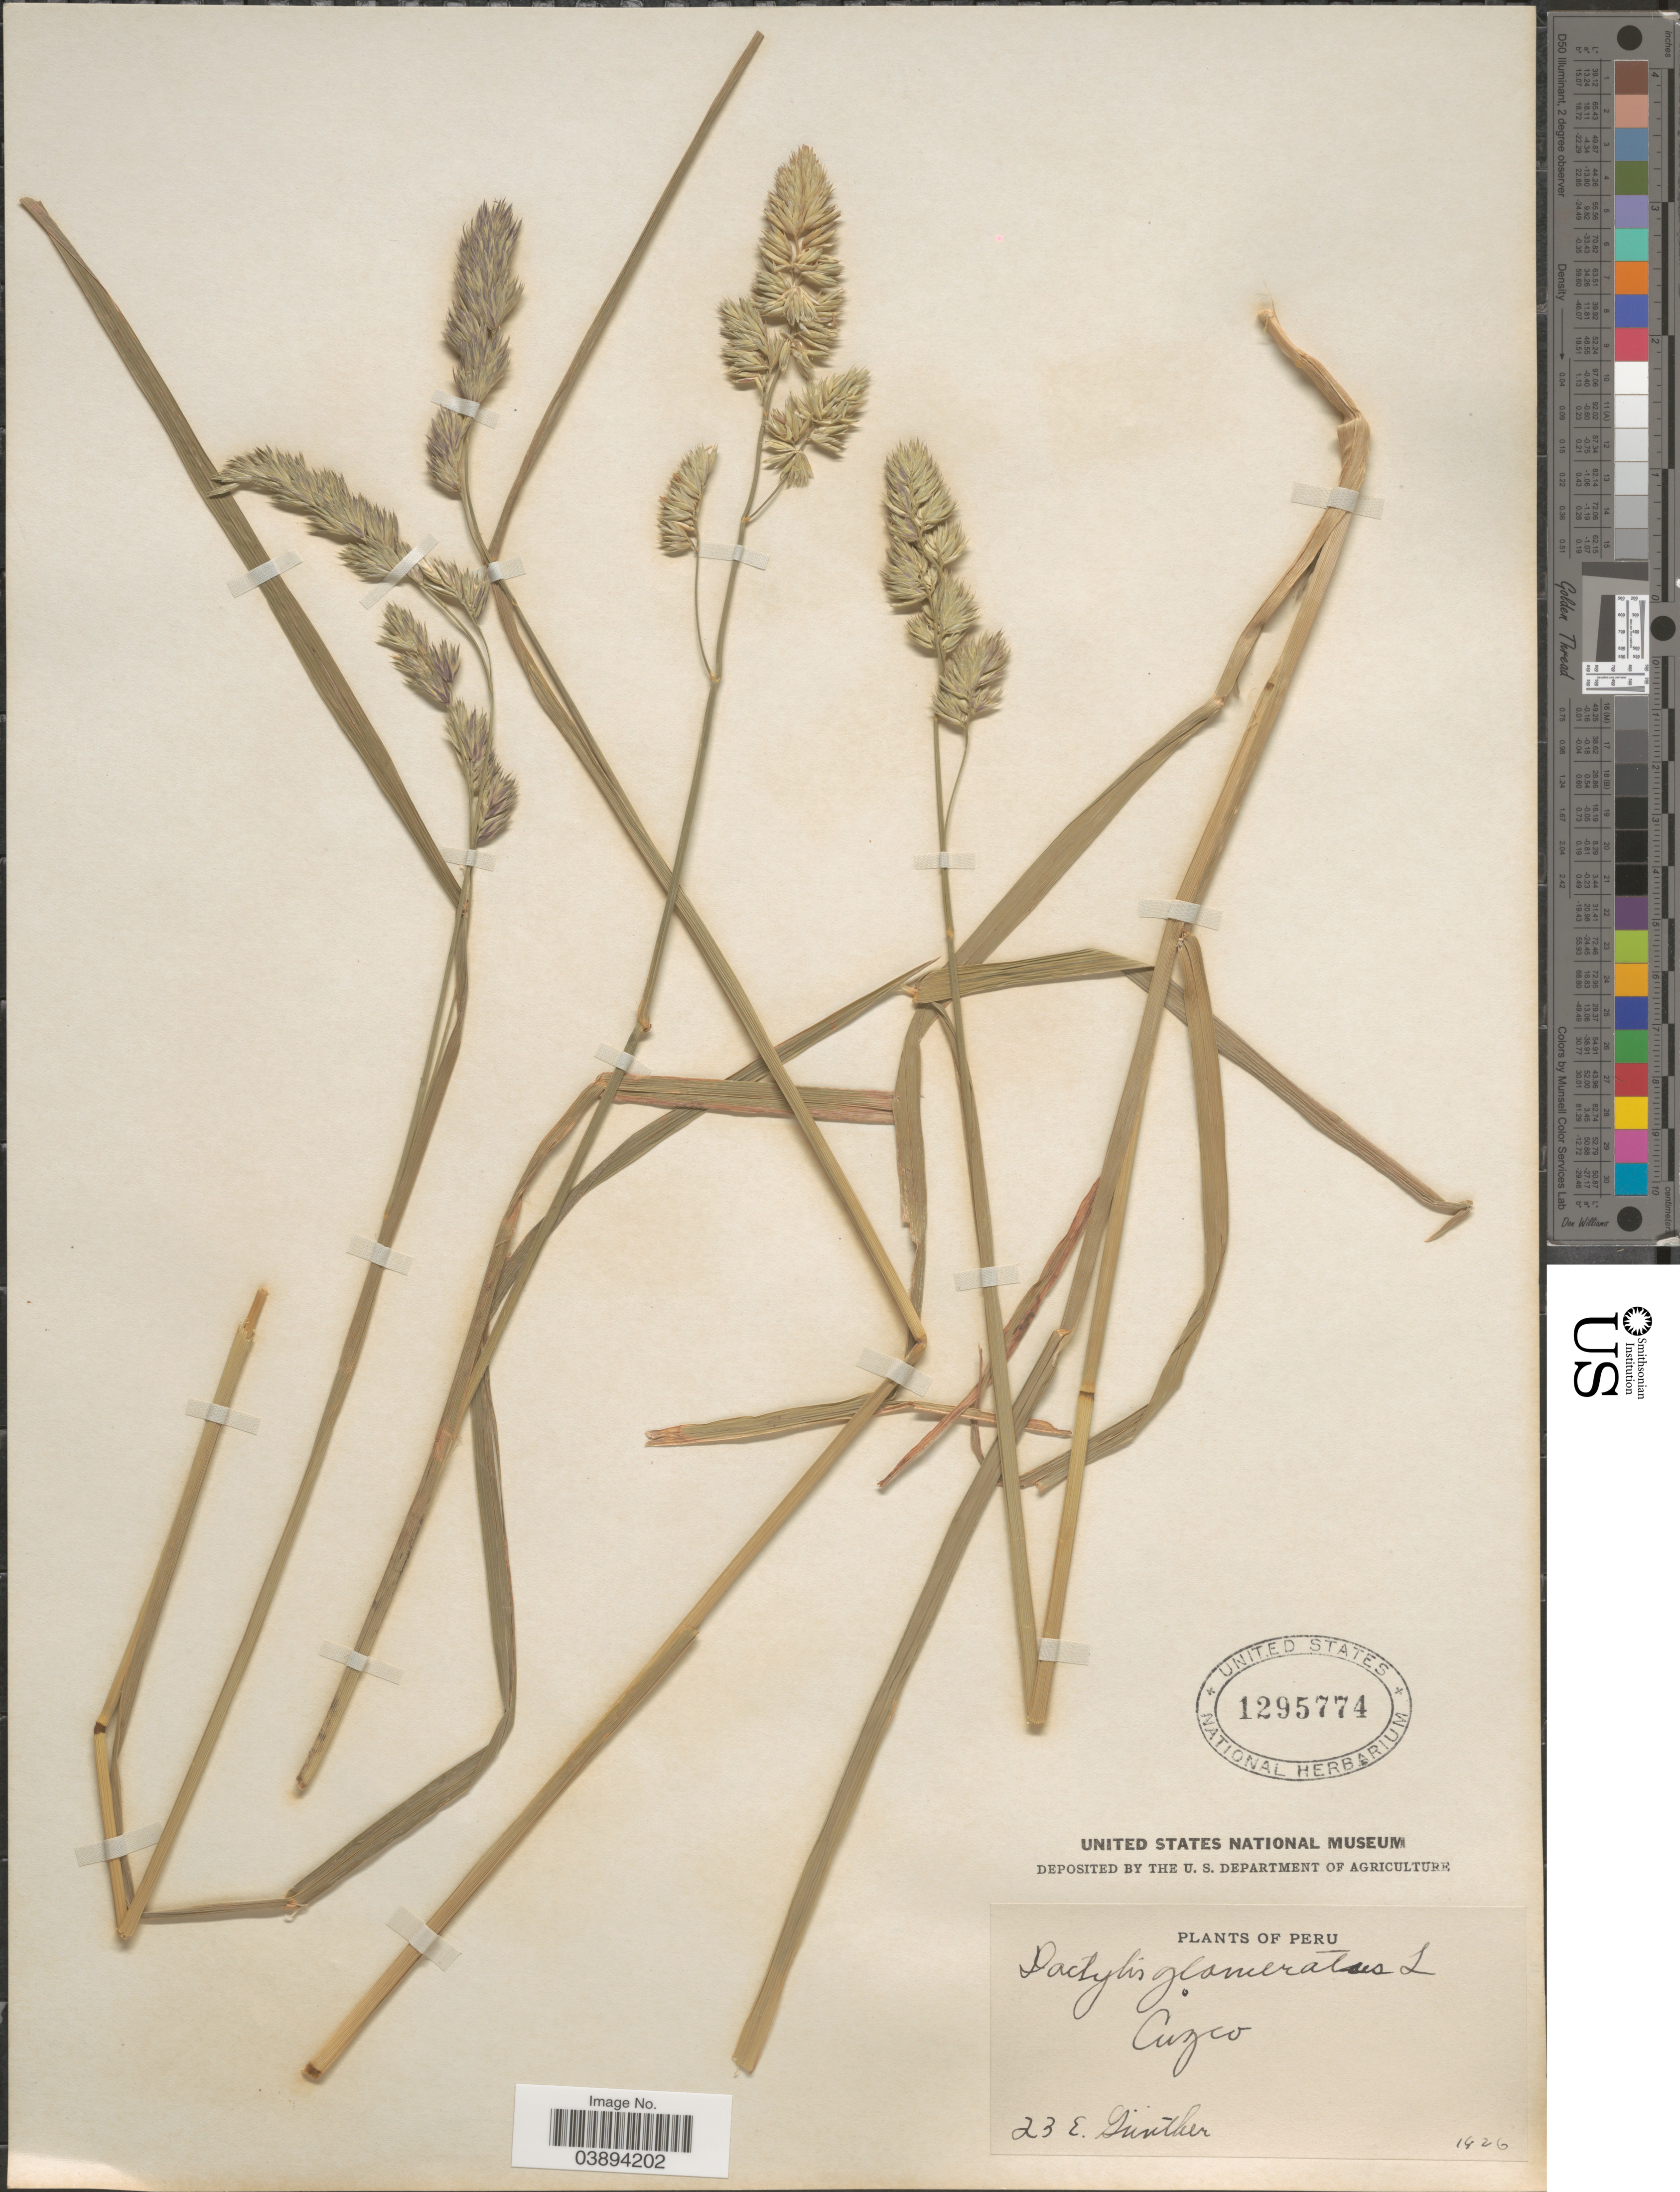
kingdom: Plantae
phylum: Tracheophyta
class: Liliopsida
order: Poales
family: Poaceae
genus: Dactylis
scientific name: Dactylis glomerata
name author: L.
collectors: E. Gunther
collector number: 23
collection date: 1926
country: Peru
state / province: Cusco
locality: Cuzco.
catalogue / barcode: US 1295774